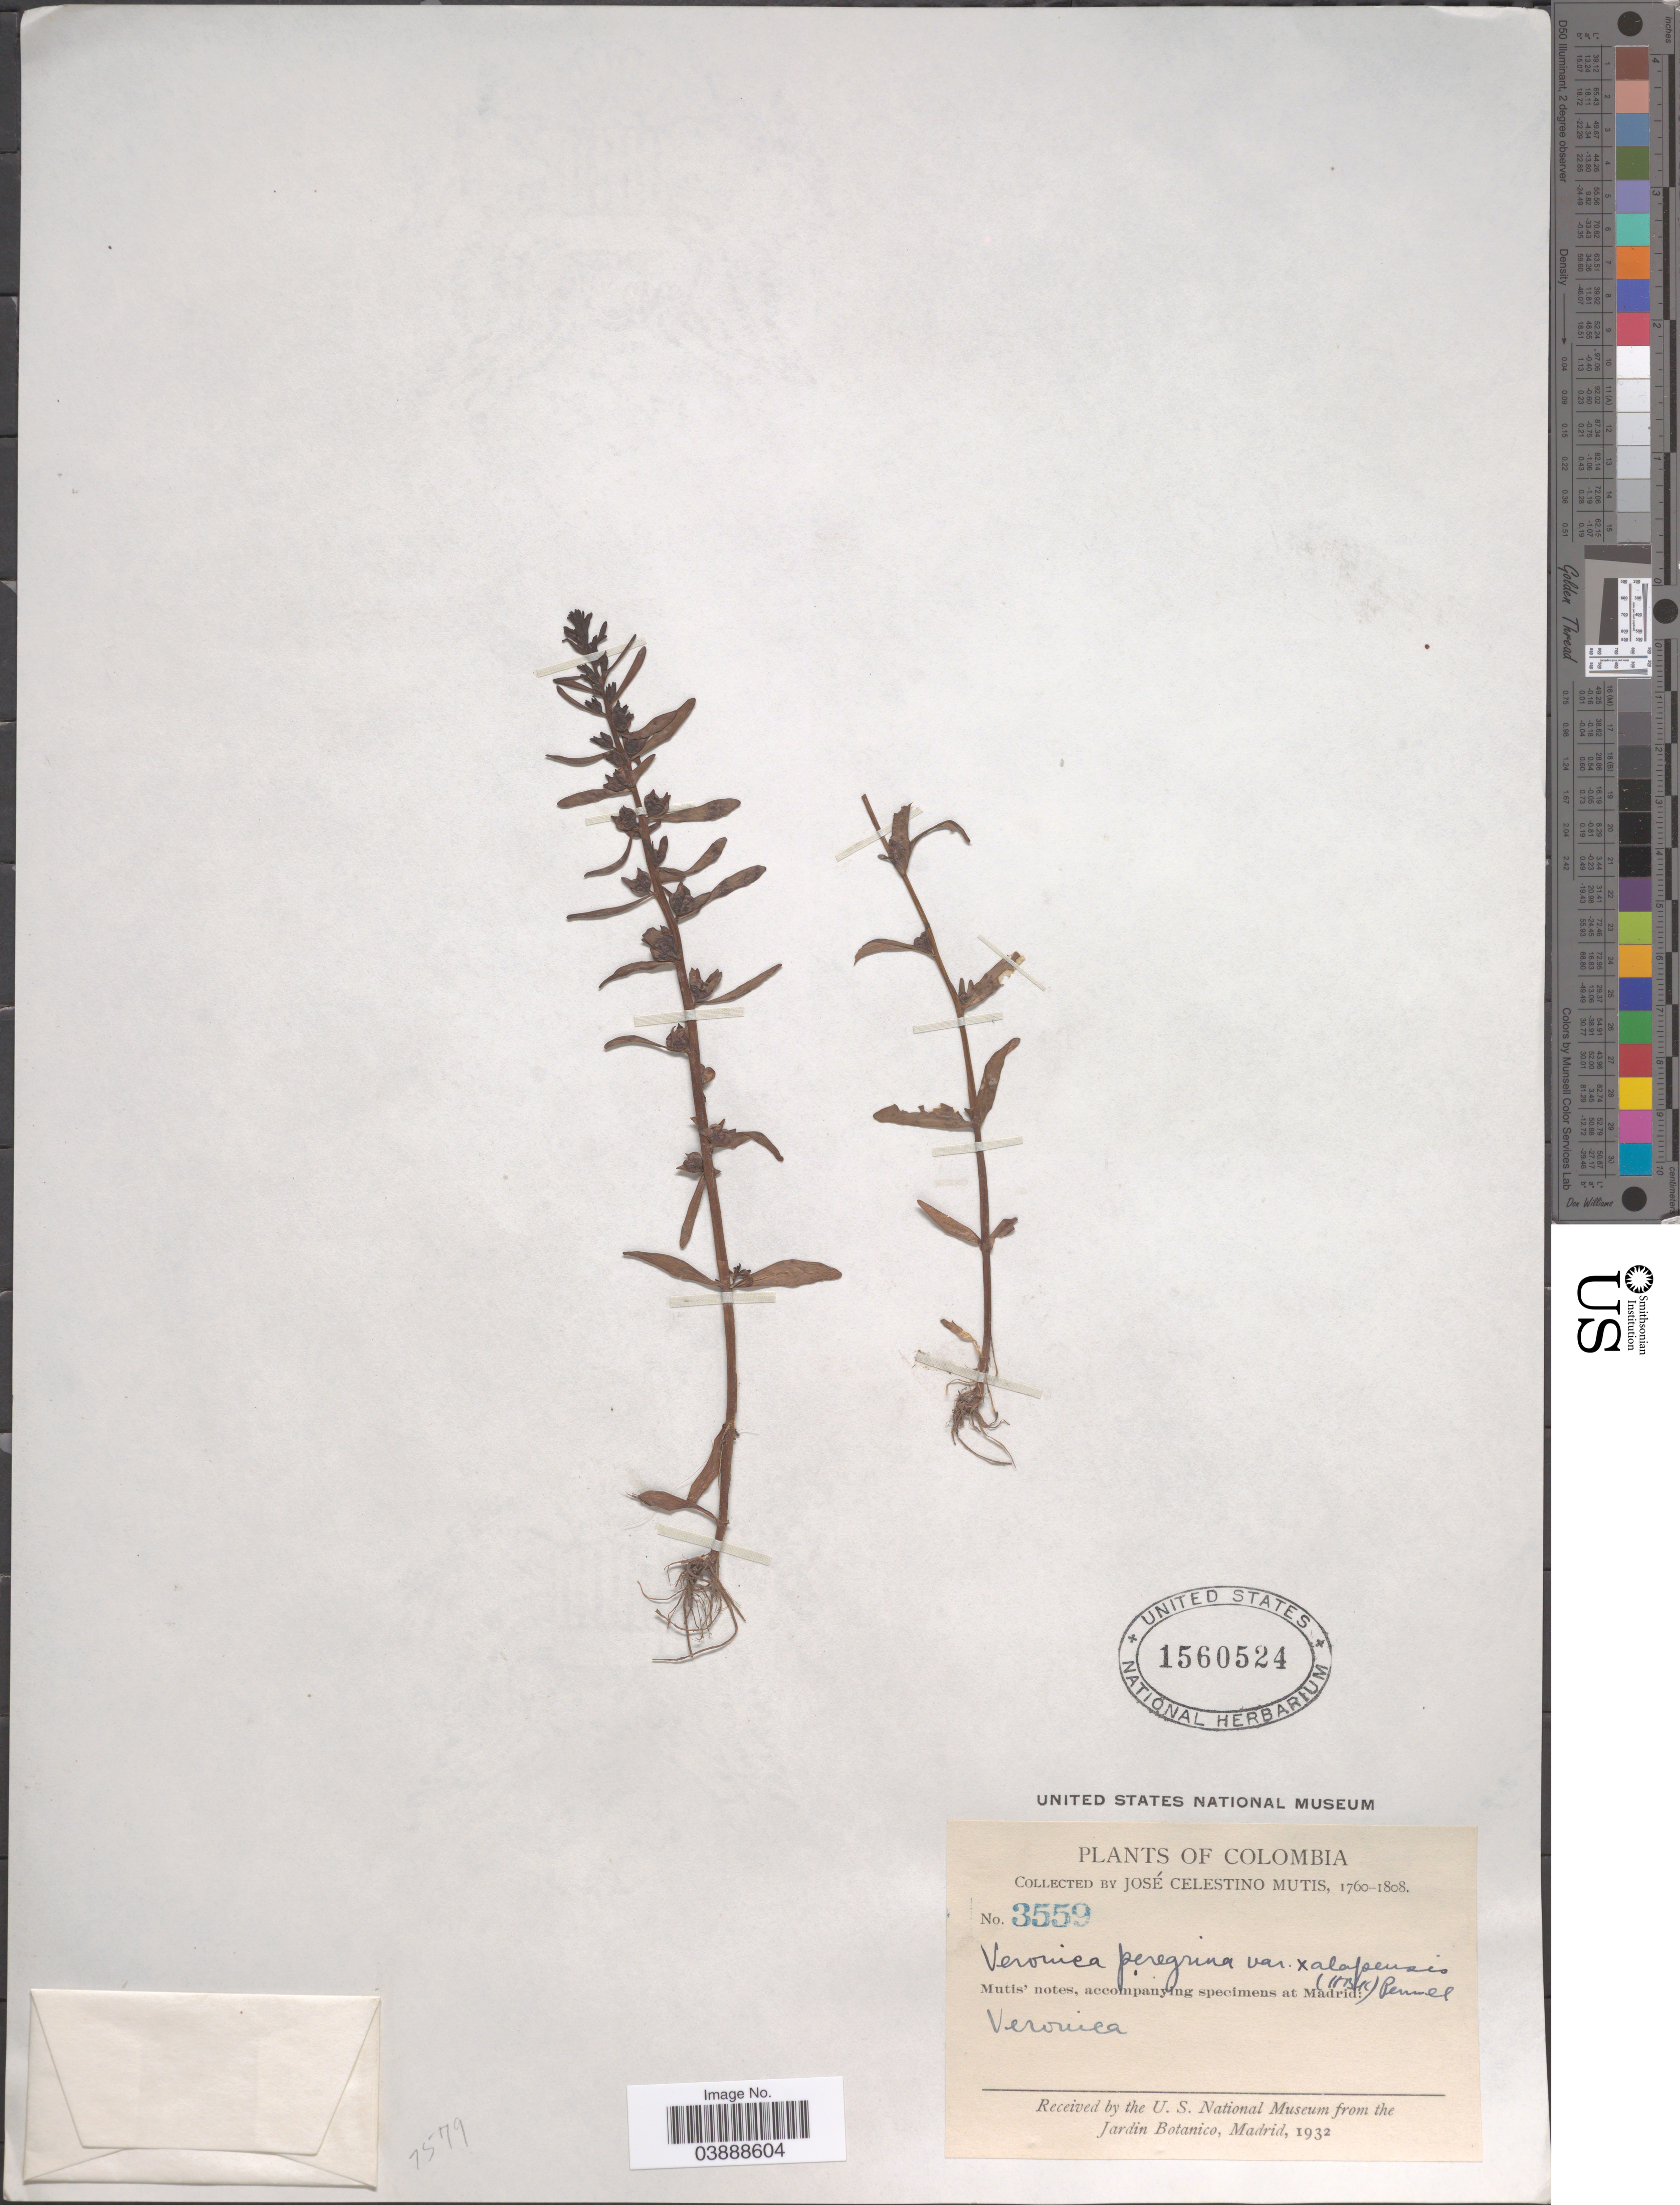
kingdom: Plantae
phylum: Tracheophyta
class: Magnoliopsida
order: Lamiales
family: Plantaginaceae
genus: Veronica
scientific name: Veronica peregrina var. xalapensis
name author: Kunth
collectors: J. C. B. Mutis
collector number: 3559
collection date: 1760/1808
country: Colombia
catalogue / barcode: US 1560524